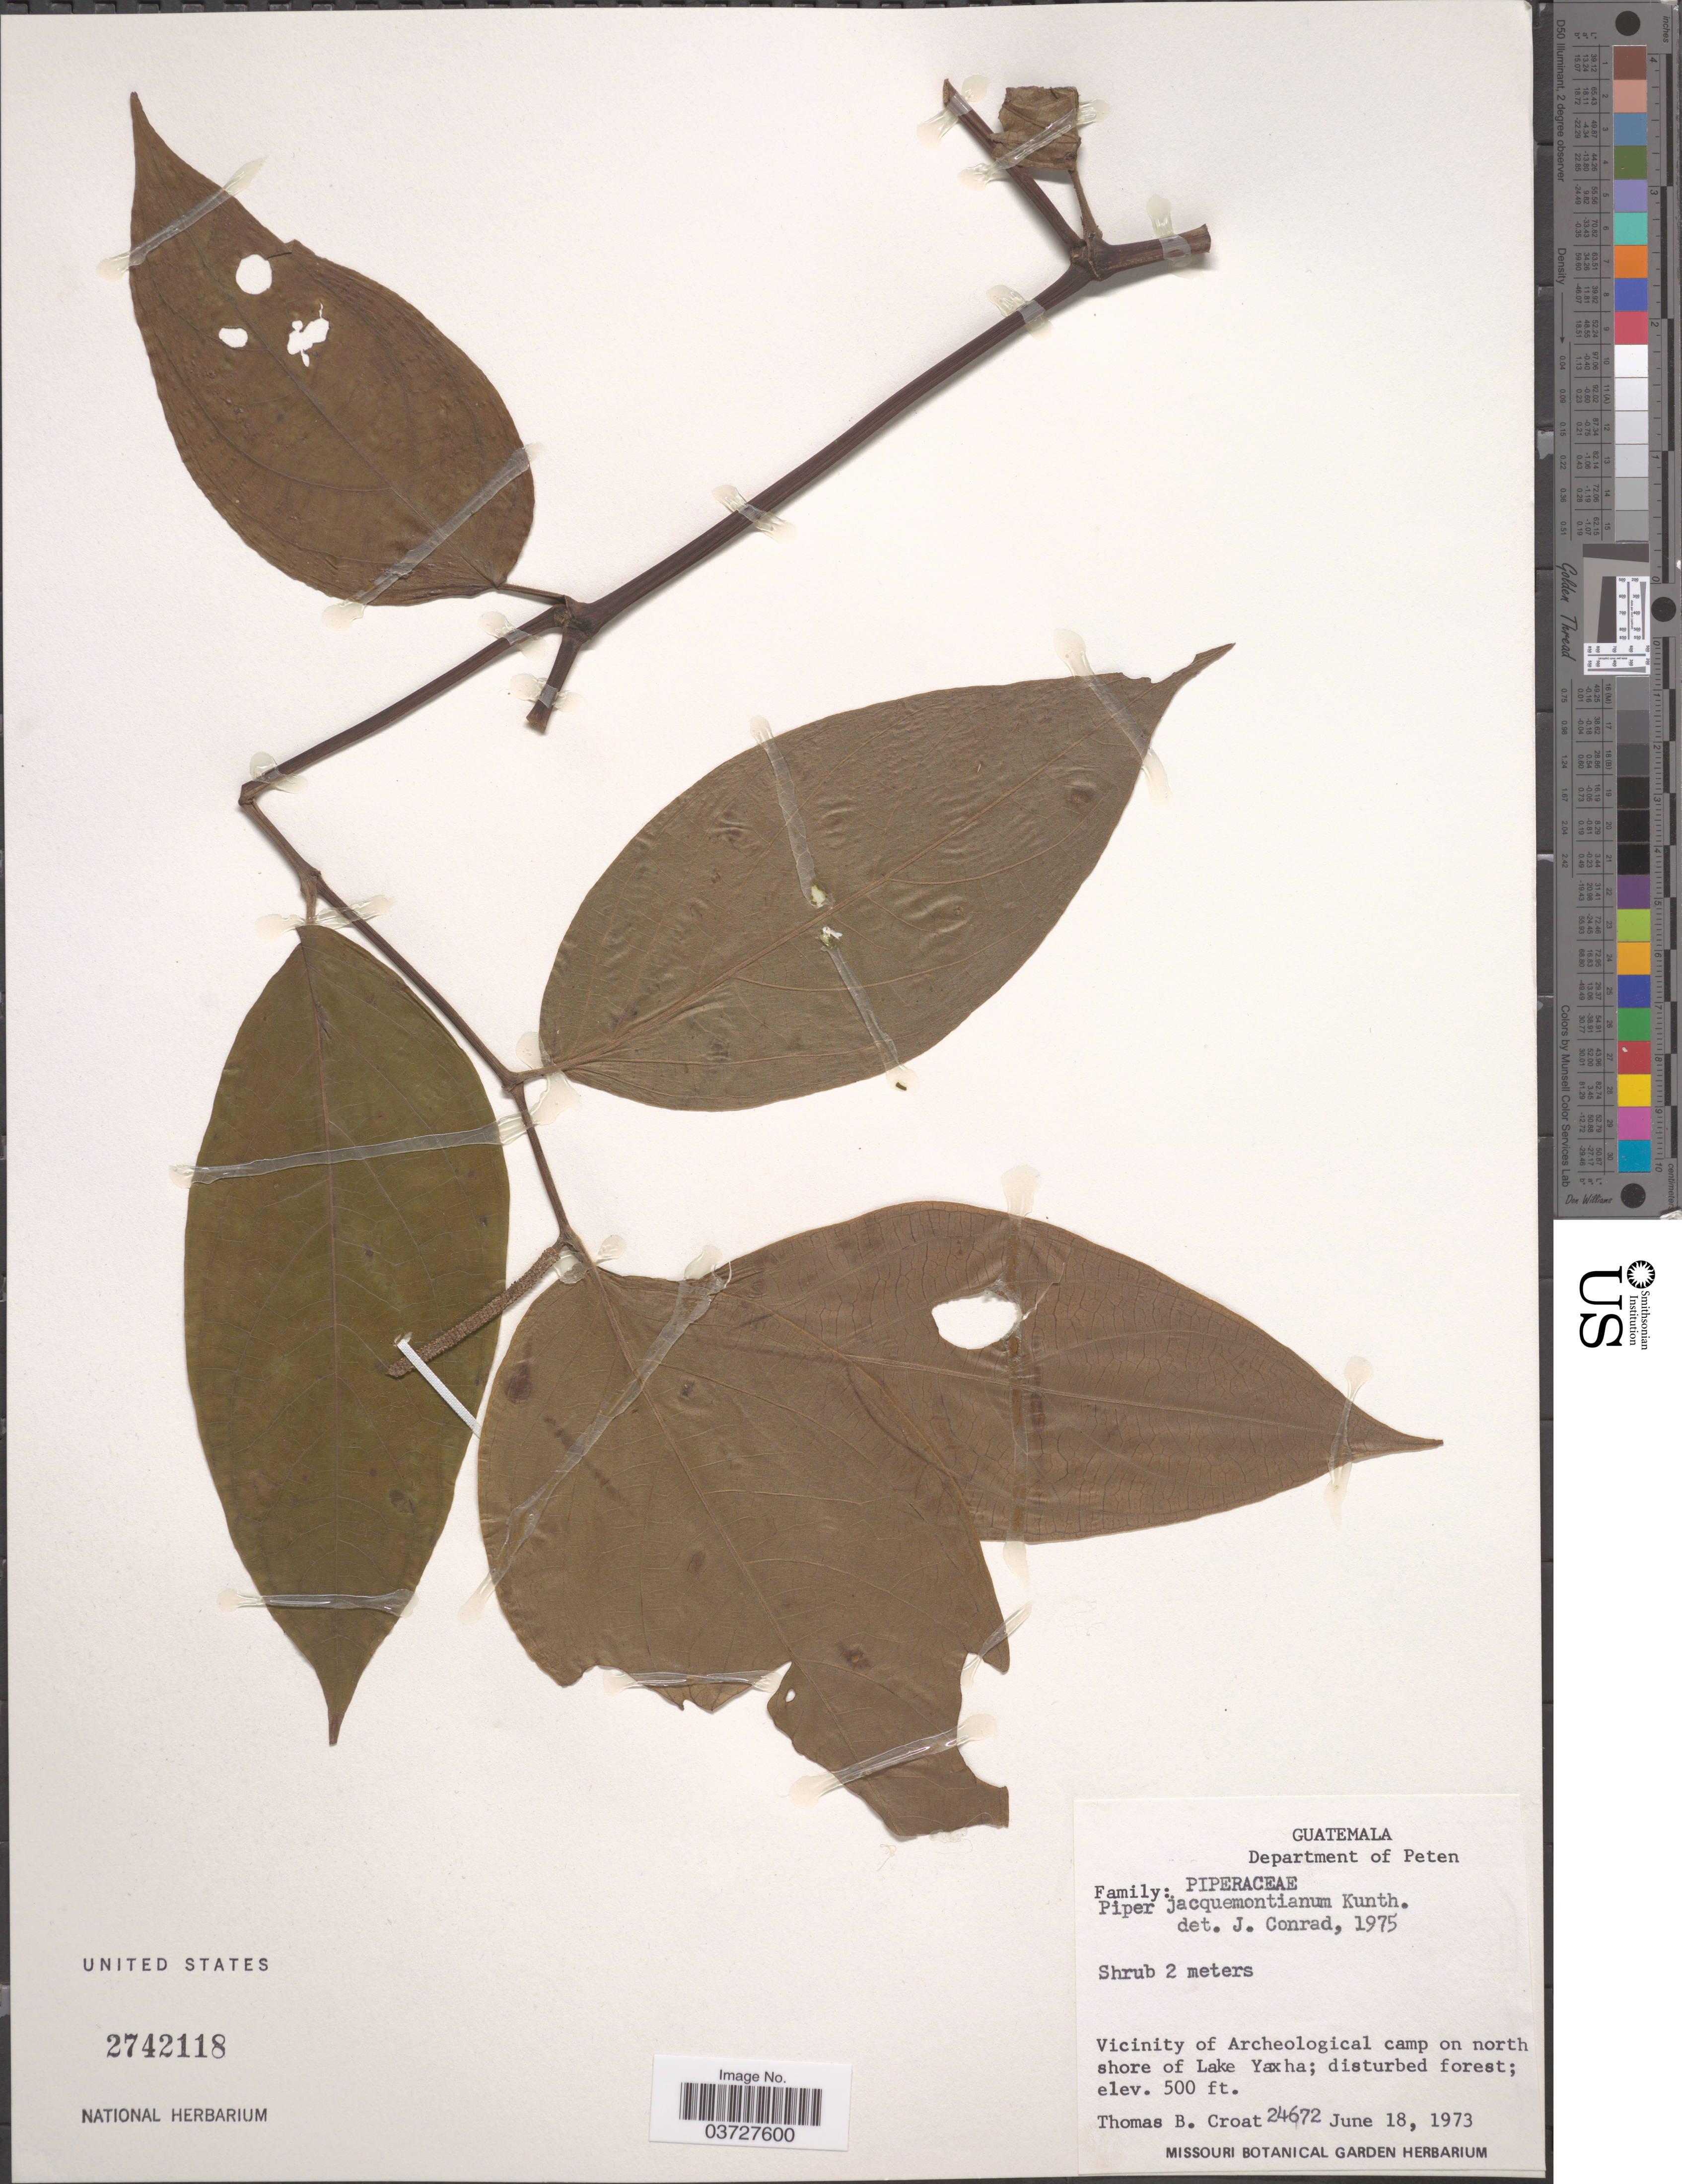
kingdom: Plantae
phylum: Tracheophyta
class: Magnoliopsida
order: Piperales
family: Piperaceae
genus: Piper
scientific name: Piper jacquemontianum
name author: Kunth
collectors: T. B. Croat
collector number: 24672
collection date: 1973-06-18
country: Guatemala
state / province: El Peten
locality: Department of Peten. Vicinity of Archeological camp on north shore of Lake Yaxha.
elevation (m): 152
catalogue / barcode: US 2742118